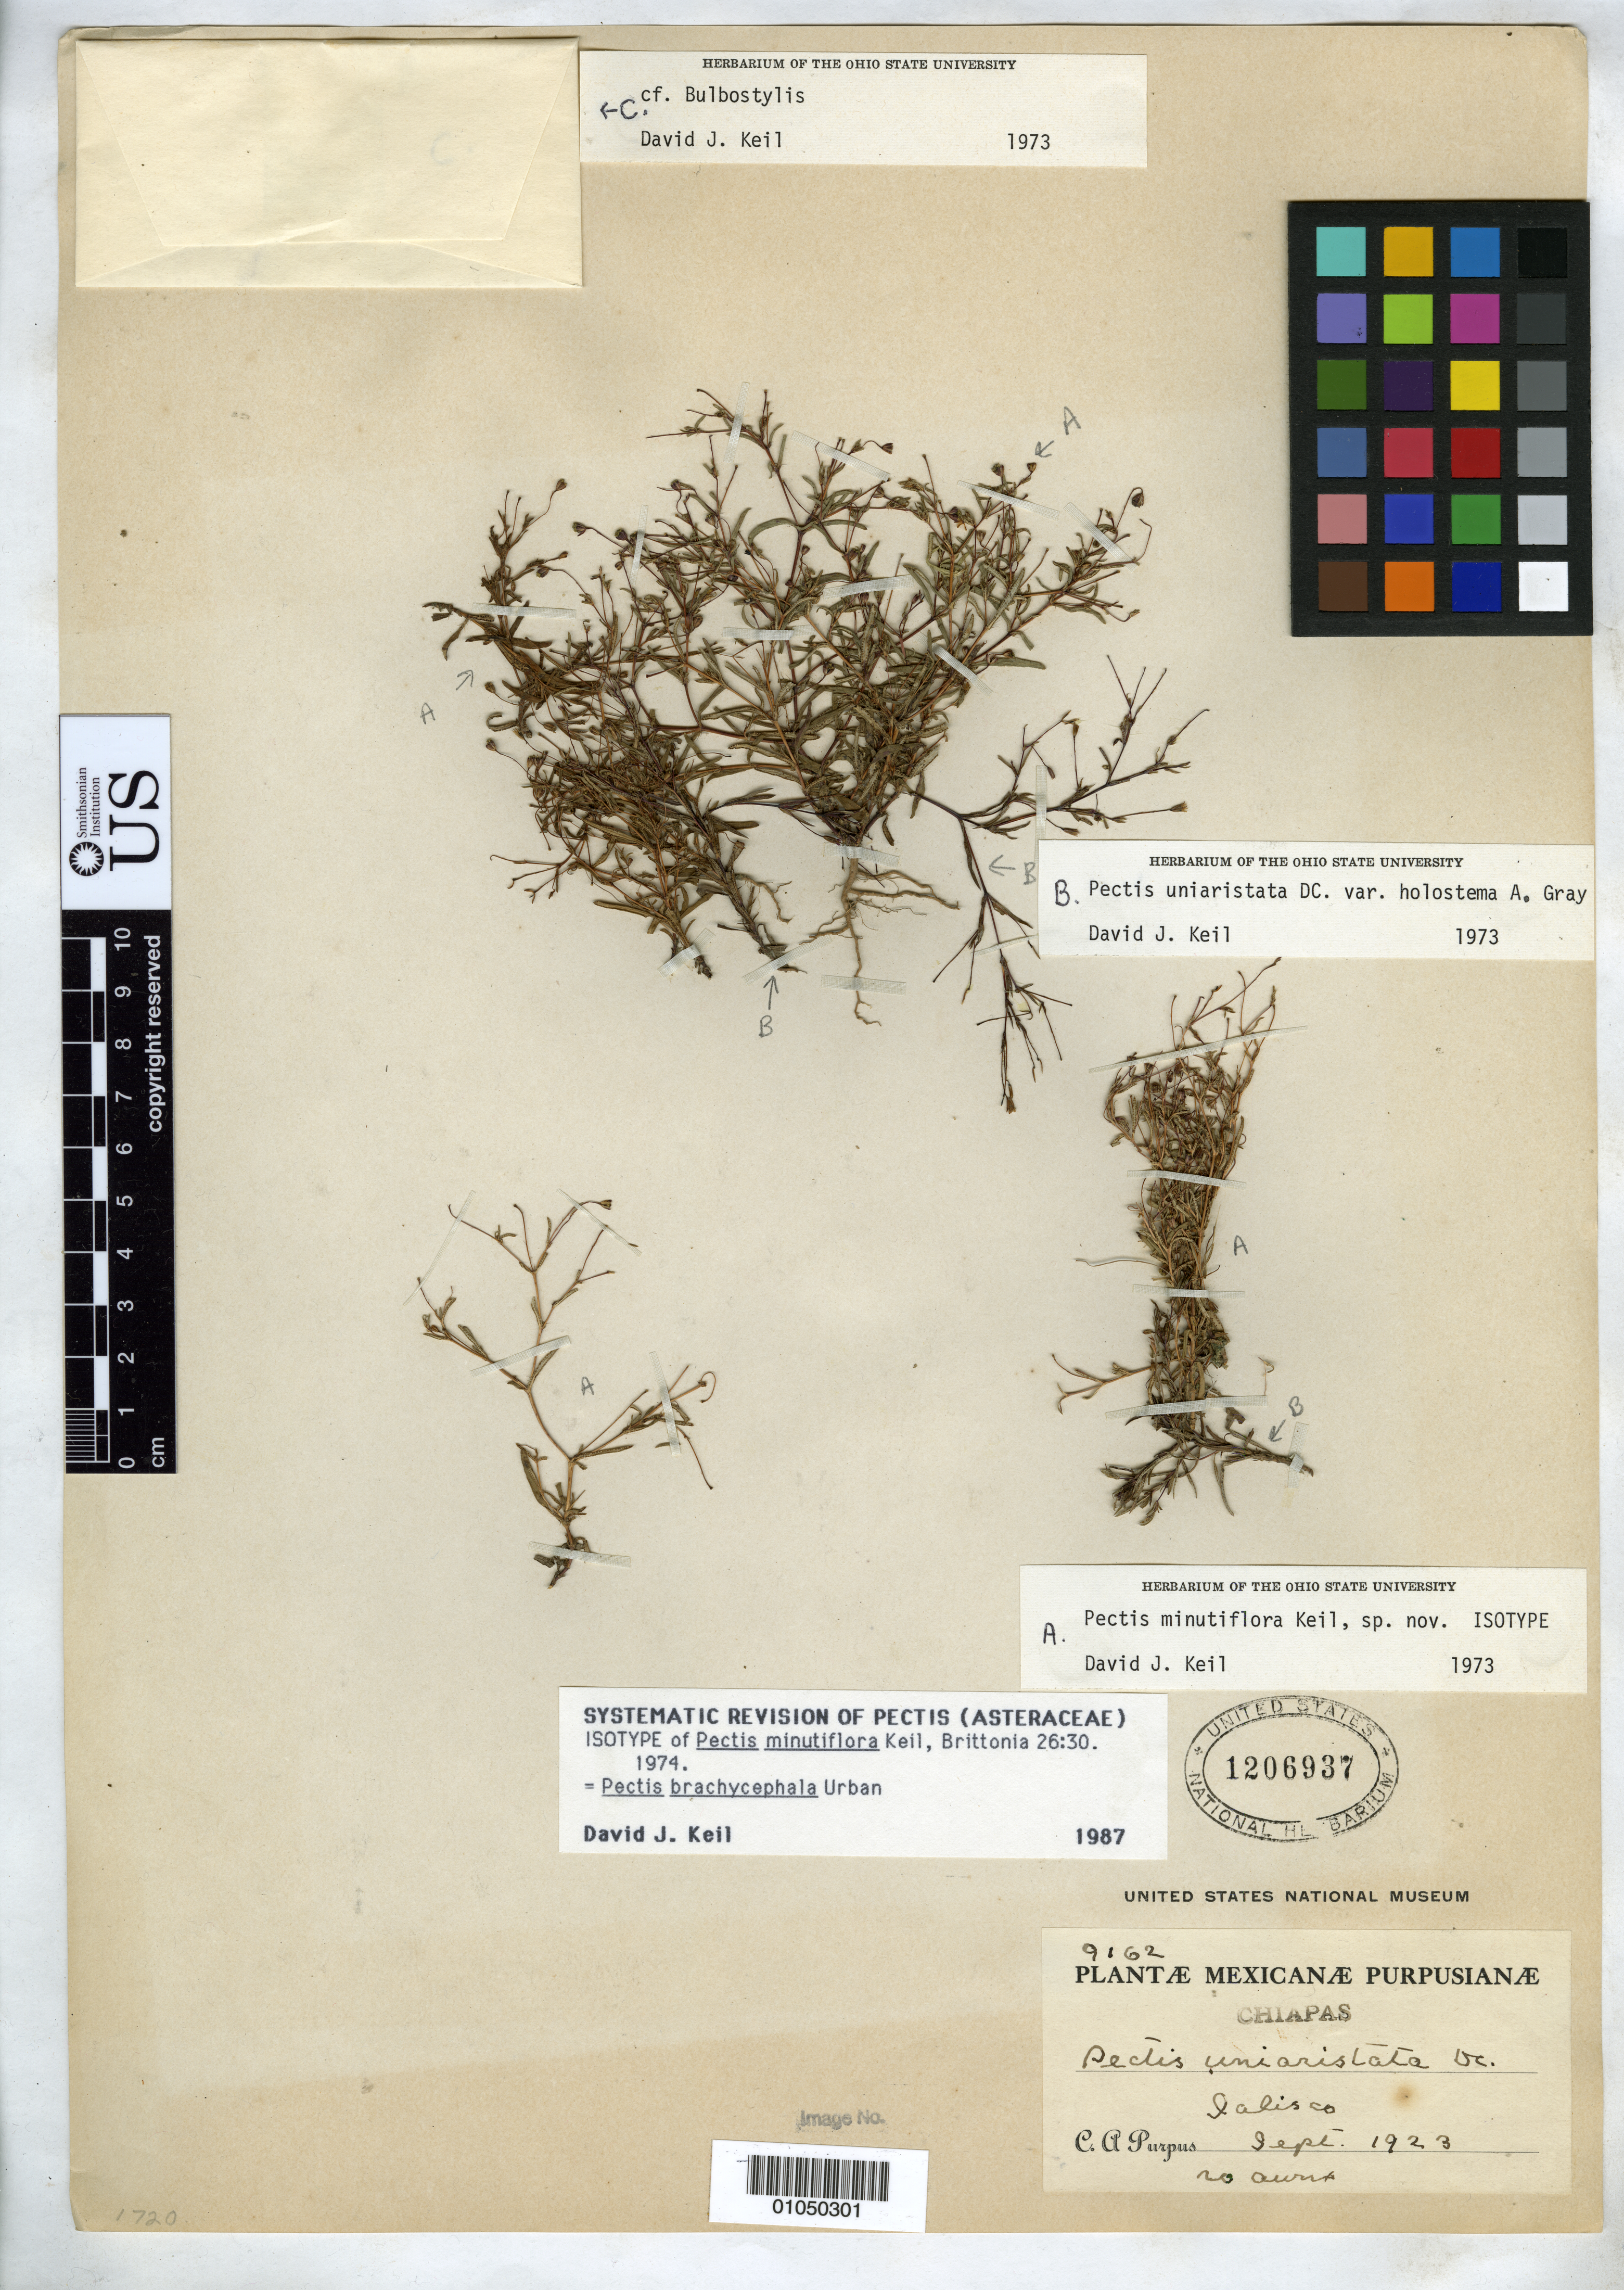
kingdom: Plantae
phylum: Tracheophyta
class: Magnoliopsida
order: Asterales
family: Asteraceae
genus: Pectis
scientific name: Pectis minutiflora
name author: D.J. Keil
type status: Isotype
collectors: C. A. Purpus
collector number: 9162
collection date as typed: Sep 1923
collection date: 1923-09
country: Mexico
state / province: Chiapas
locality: Jalisco.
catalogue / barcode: US 1206937